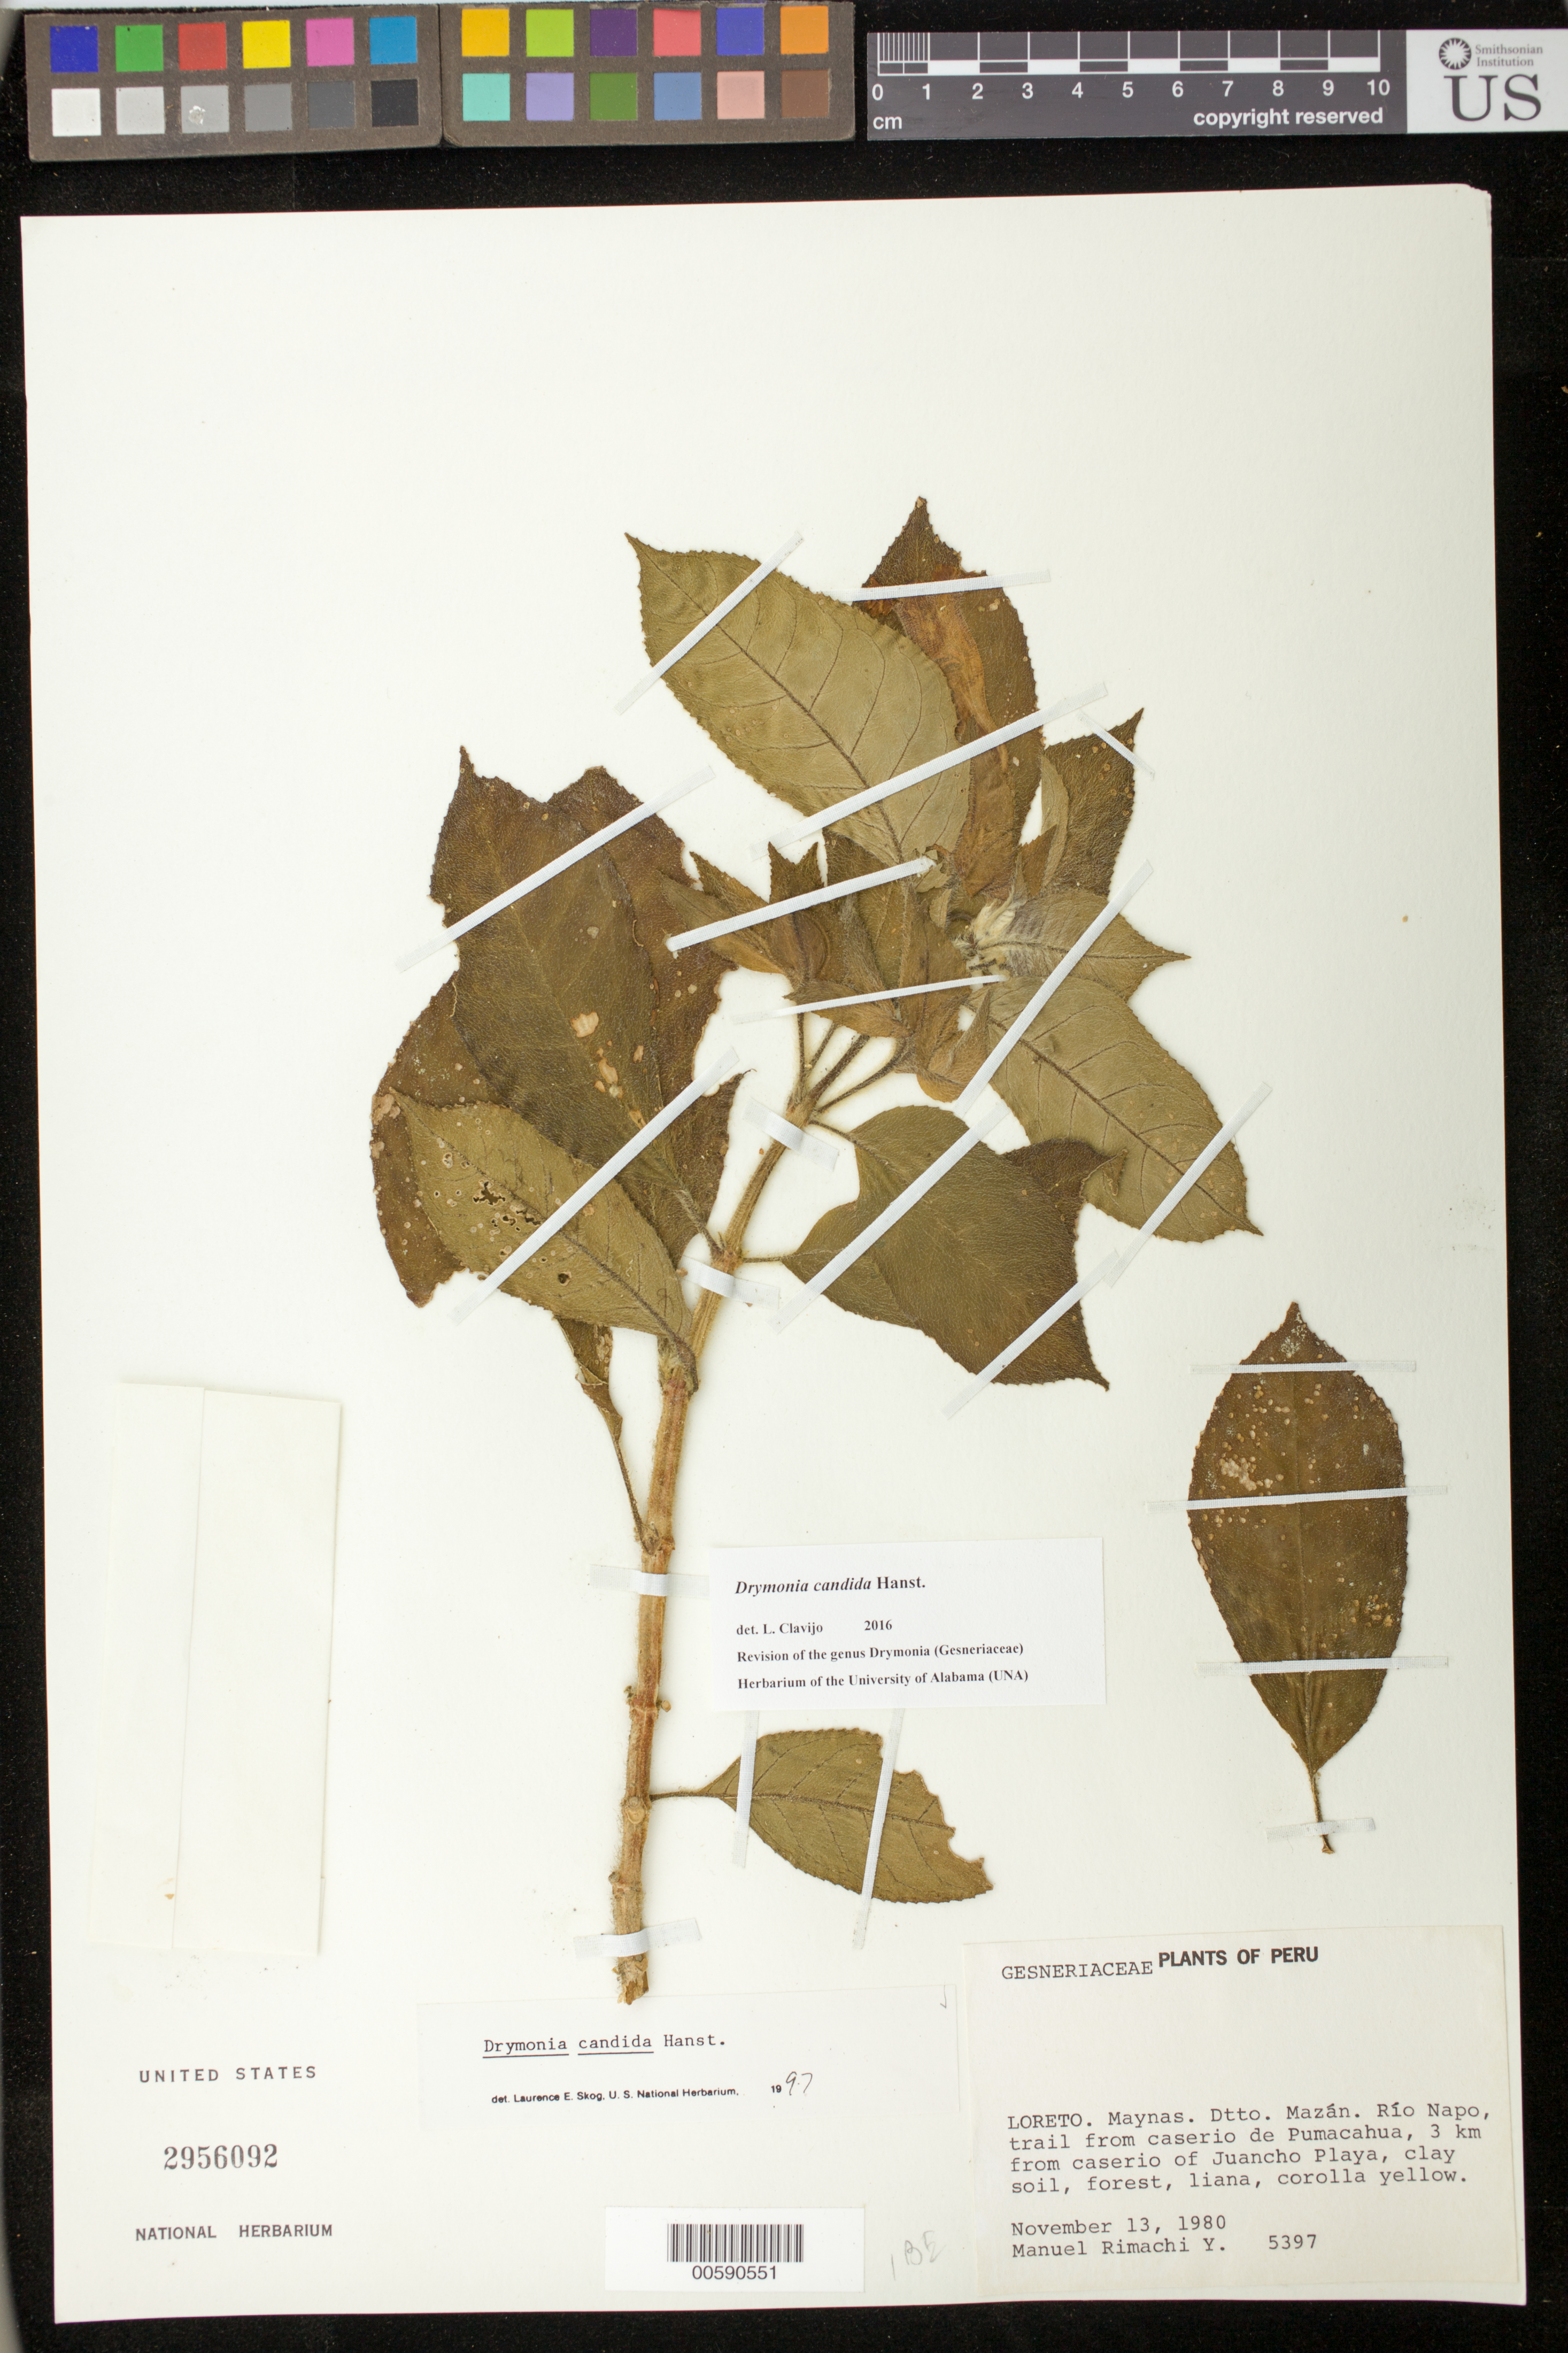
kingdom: Plantae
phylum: Tracheophyta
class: Magnoliopsida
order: Lamiales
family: Gesneriaceae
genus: Drymonia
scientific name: Drymonia candida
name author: Hanst.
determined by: Skog, Laurence E.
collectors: M. Rimachi Y.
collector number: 5397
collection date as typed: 13 Nov 1980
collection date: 1980-11-13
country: Peru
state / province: Loreto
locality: Maynas, Dtto. Mazán; Río Napo, trail from caserio de Pumacahua, 3 km from caserio of Juancho Playa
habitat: Forest, clay soil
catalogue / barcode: US 2956092